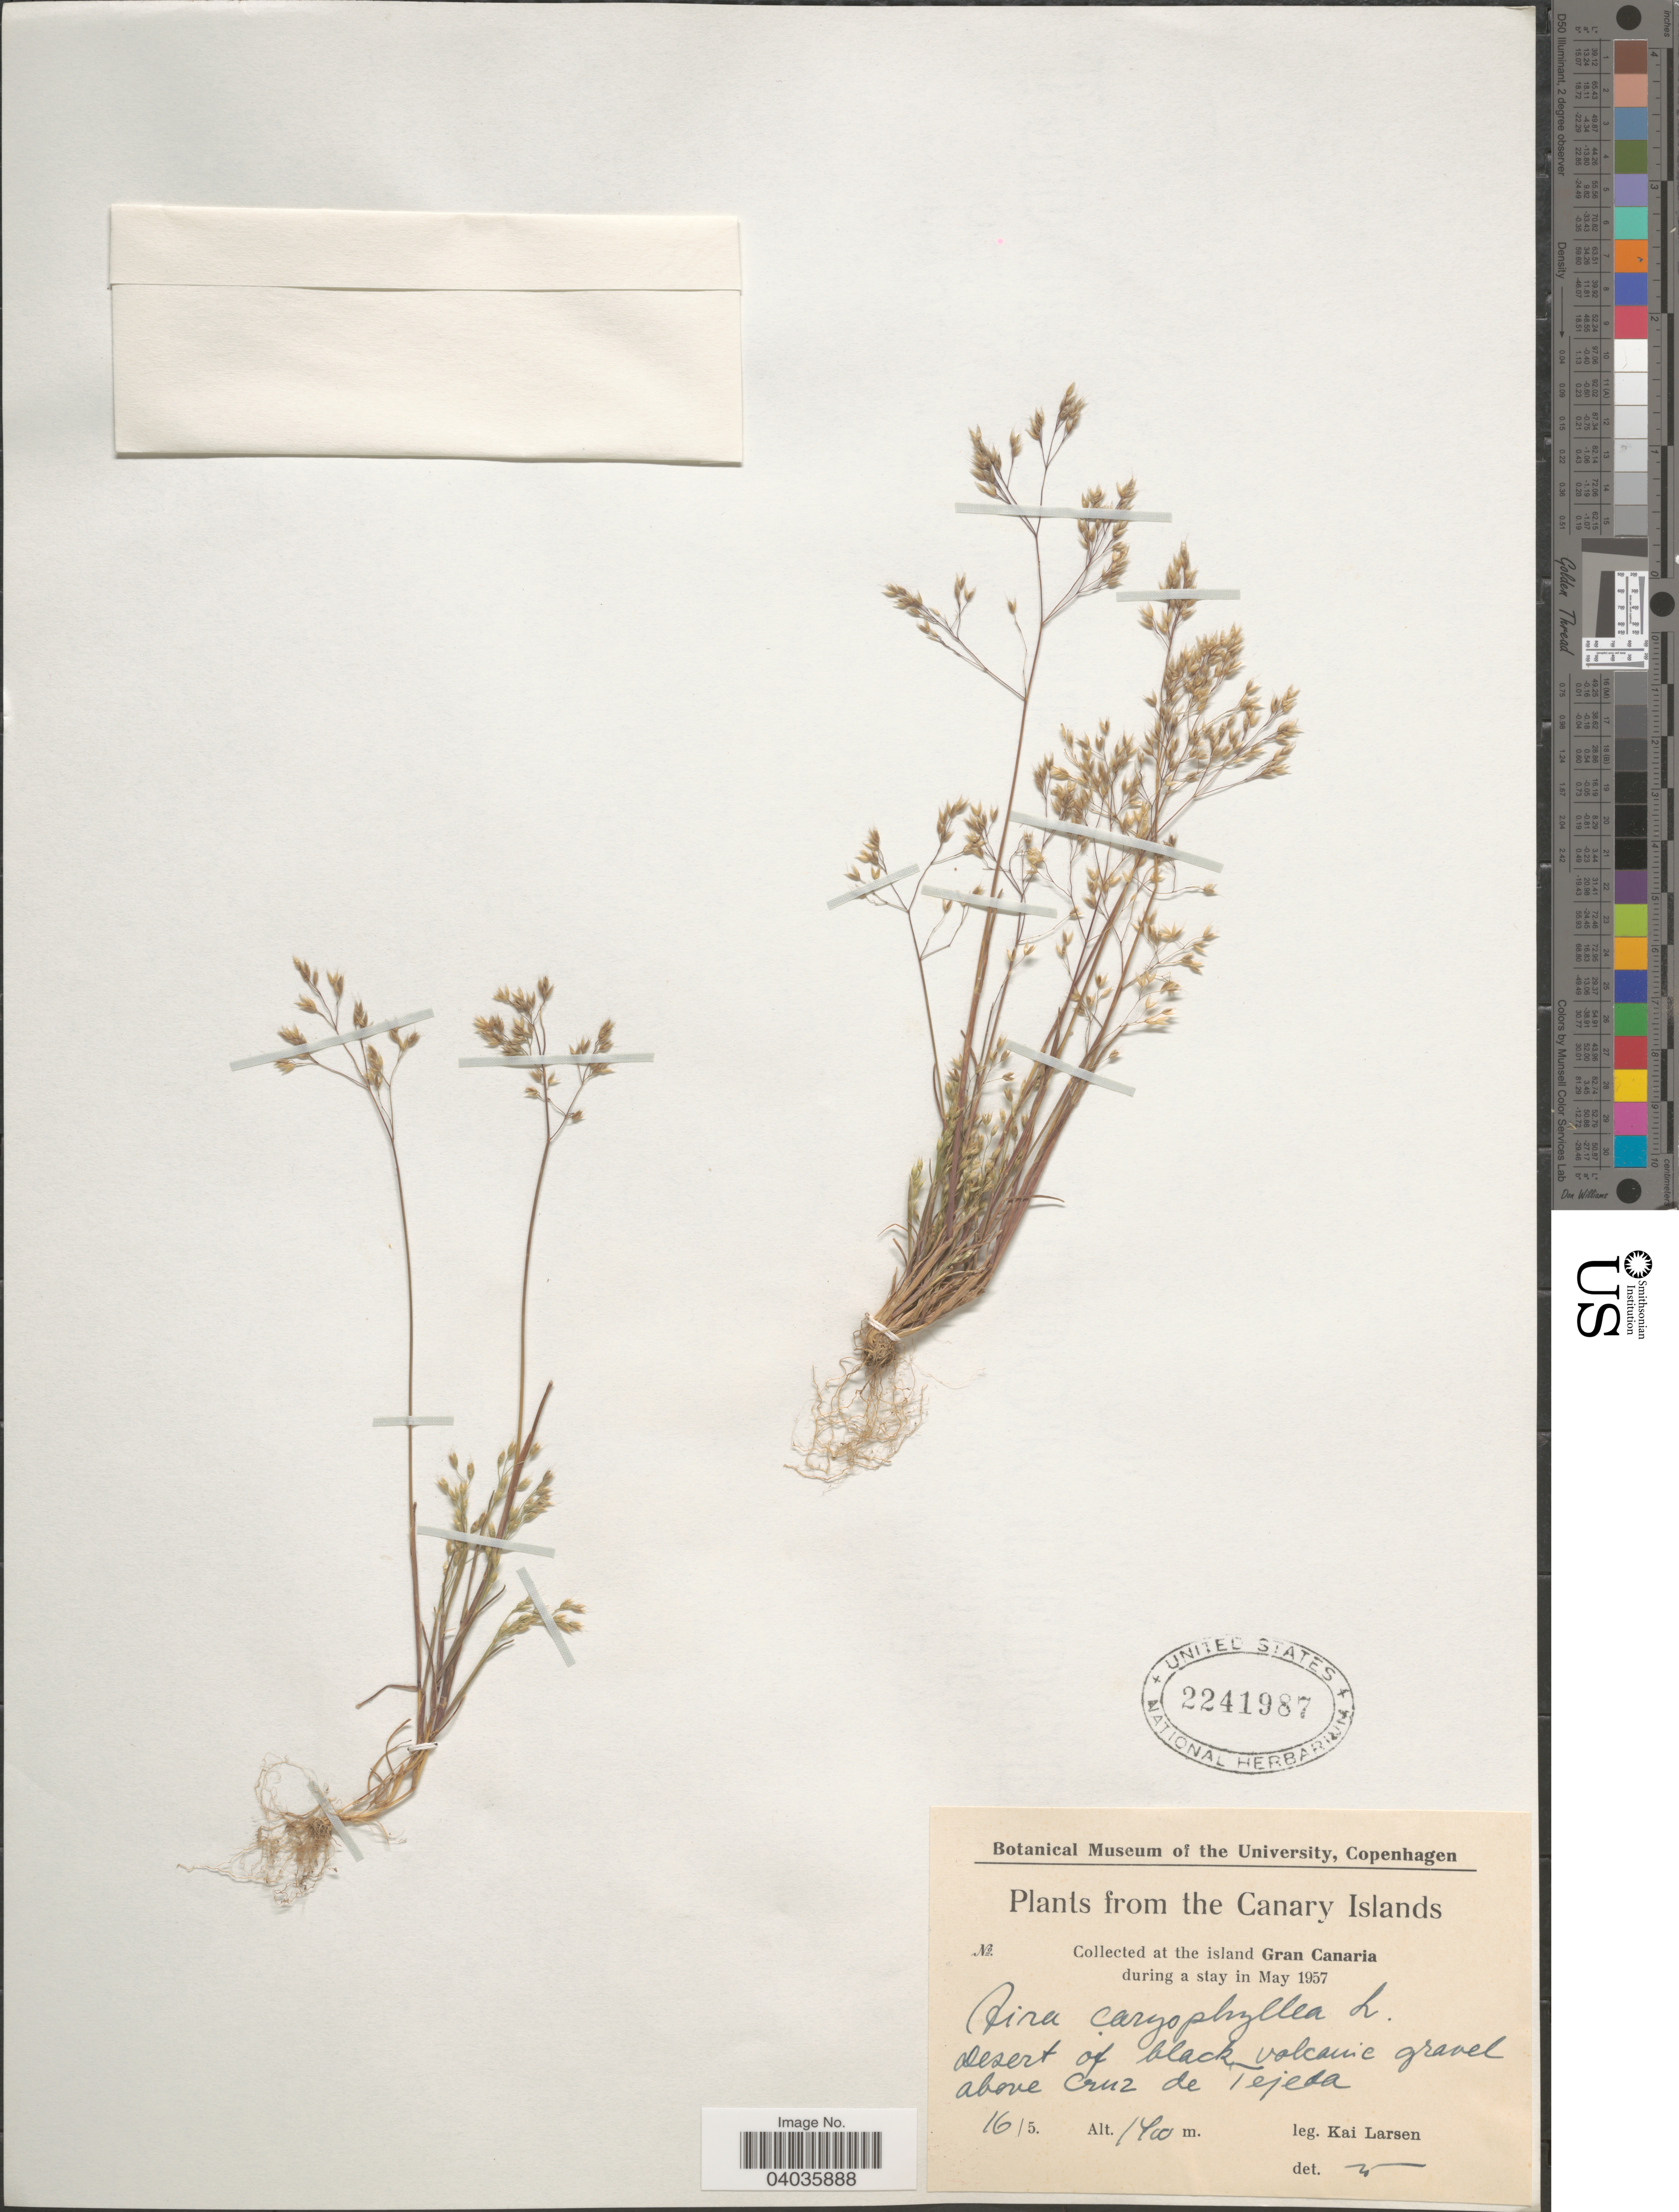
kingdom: Plantae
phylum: Tracheophyta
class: Liliopsida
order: Poales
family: Poaceae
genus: Aira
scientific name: Aira caryophyllea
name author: L.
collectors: K. Larsen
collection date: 1957-05-16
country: Spain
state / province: Canarias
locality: The Canary Islands. At the island Gran Canaria. Desert of black volcanic gravel above Cruz de Tejeda.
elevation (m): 1400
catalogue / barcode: US 2241987